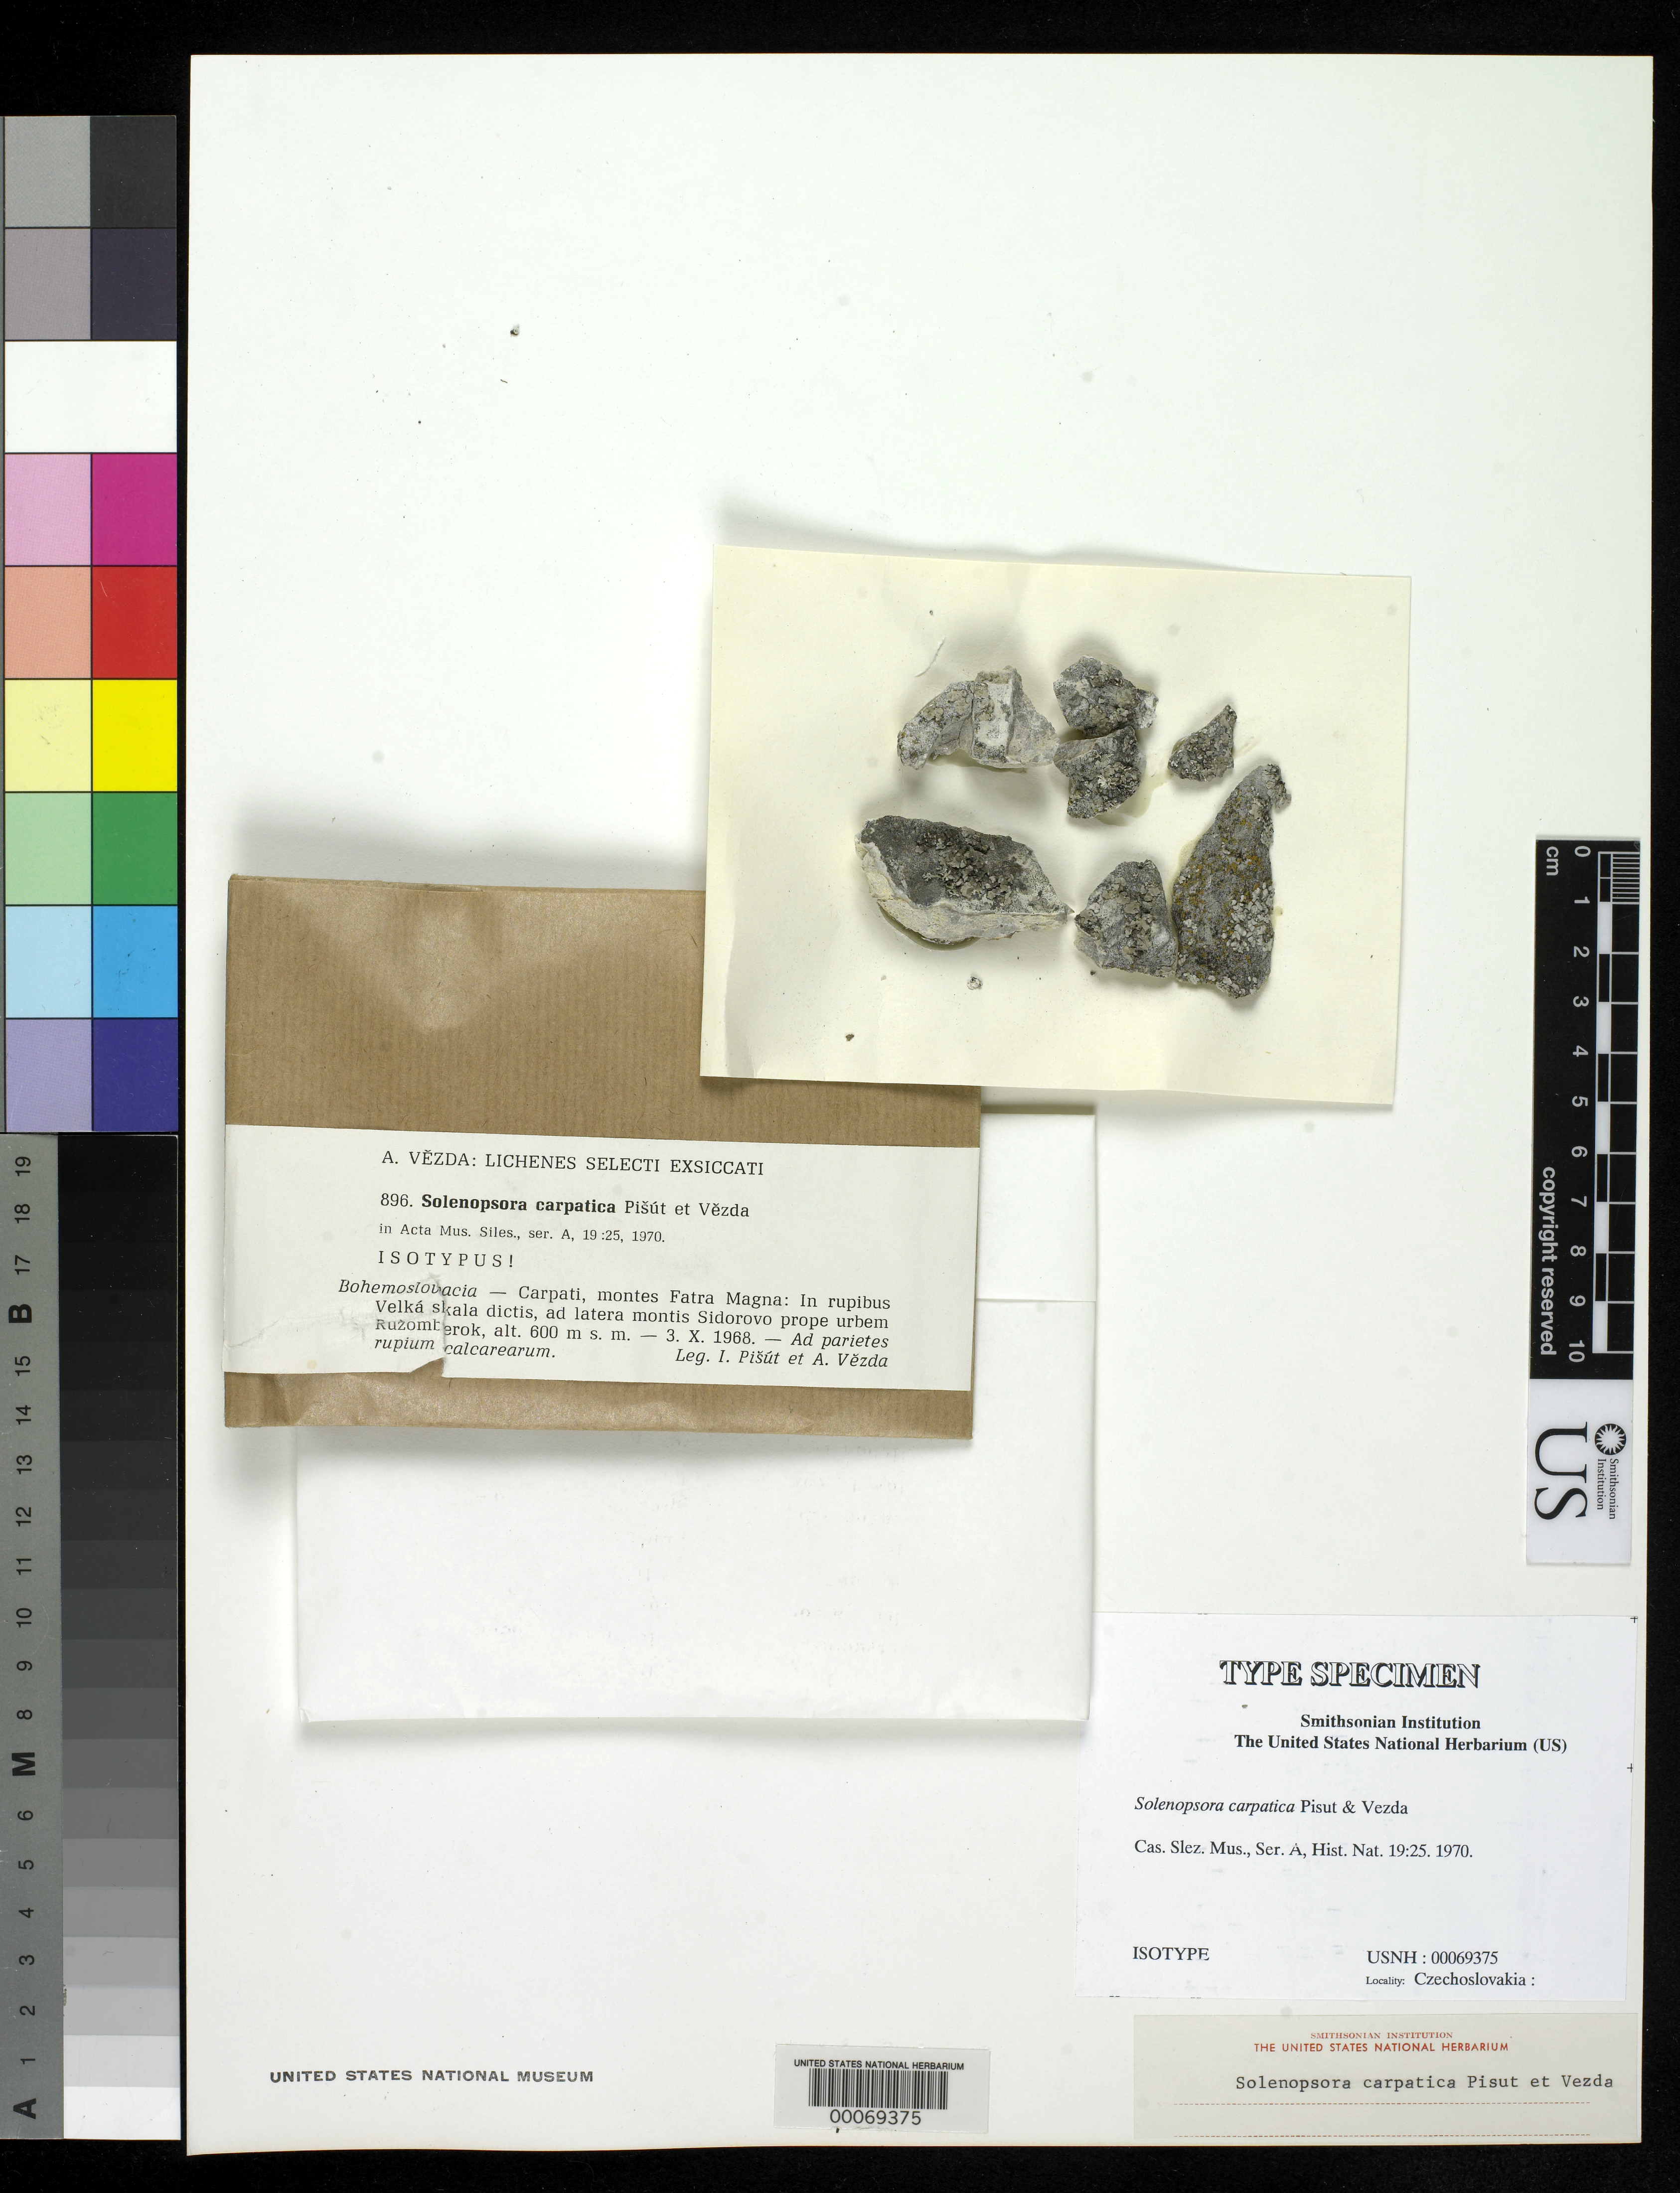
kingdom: Fungi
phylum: Ascomycota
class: Lecanoromycetes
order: Lecanorales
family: Catillariaceae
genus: Solenopsora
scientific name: Solenopsora carpatica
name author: Pisut & Vezda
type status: Isotype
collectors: I. Pisut & A. Vezda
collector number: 896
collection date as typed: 03 Oct 1968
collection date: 1968-10-03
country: Slovakia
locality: Carpati, Montes Tatra Magna. in rupibus Velka Skala dictis, ad later a Montis Sidorovo prope urbem Ruzomberok. [Carpathians, High Tatra Mountains, said to be on cliffs of Velka Skala, towards side of Sidorovo M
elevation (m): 600